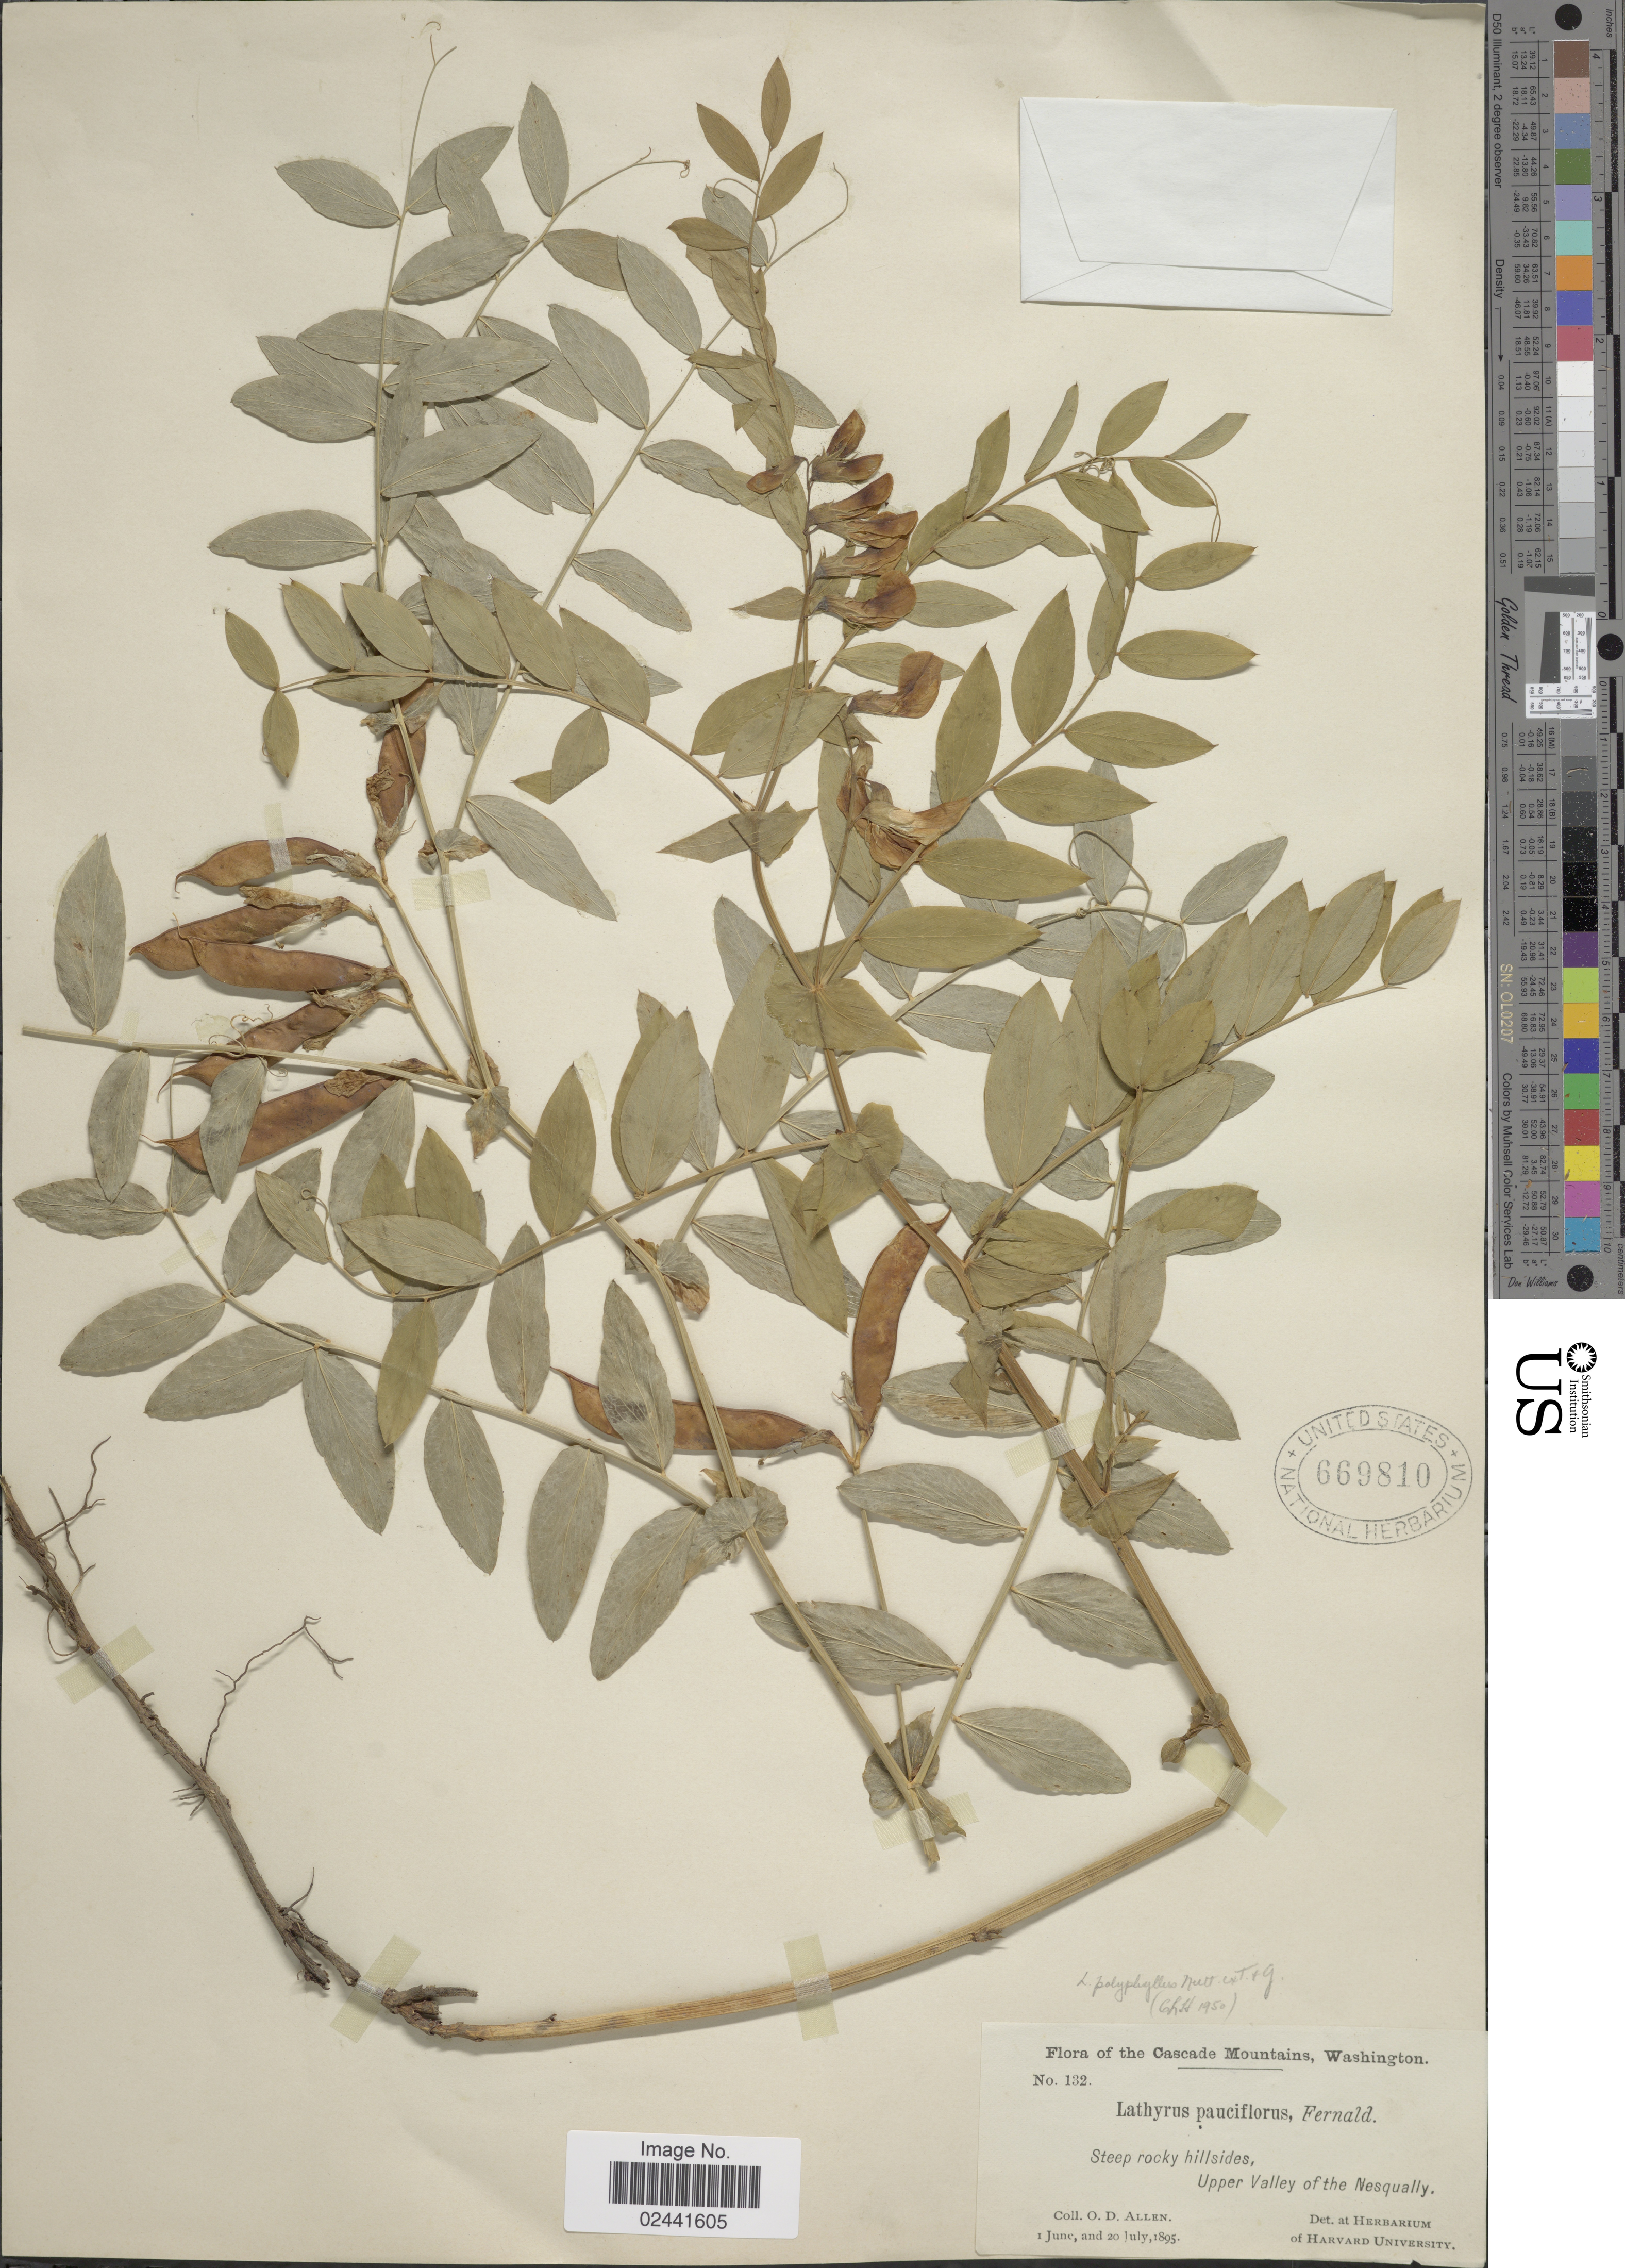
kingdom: Plantae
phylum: Tracheophyta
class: Magnoliopsida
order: Fabales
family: Fabaceae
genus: Lathyrus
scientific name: Lathyrus polyphyllus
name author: Nutt.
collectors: O. D. Allen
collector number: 132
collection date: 1895-06-01/1895-07-20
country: United States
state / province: Washington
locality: The Cascade Mountains, Steep rocky hillsides, Upper Valley of the Nesqually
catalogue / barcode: US 669810